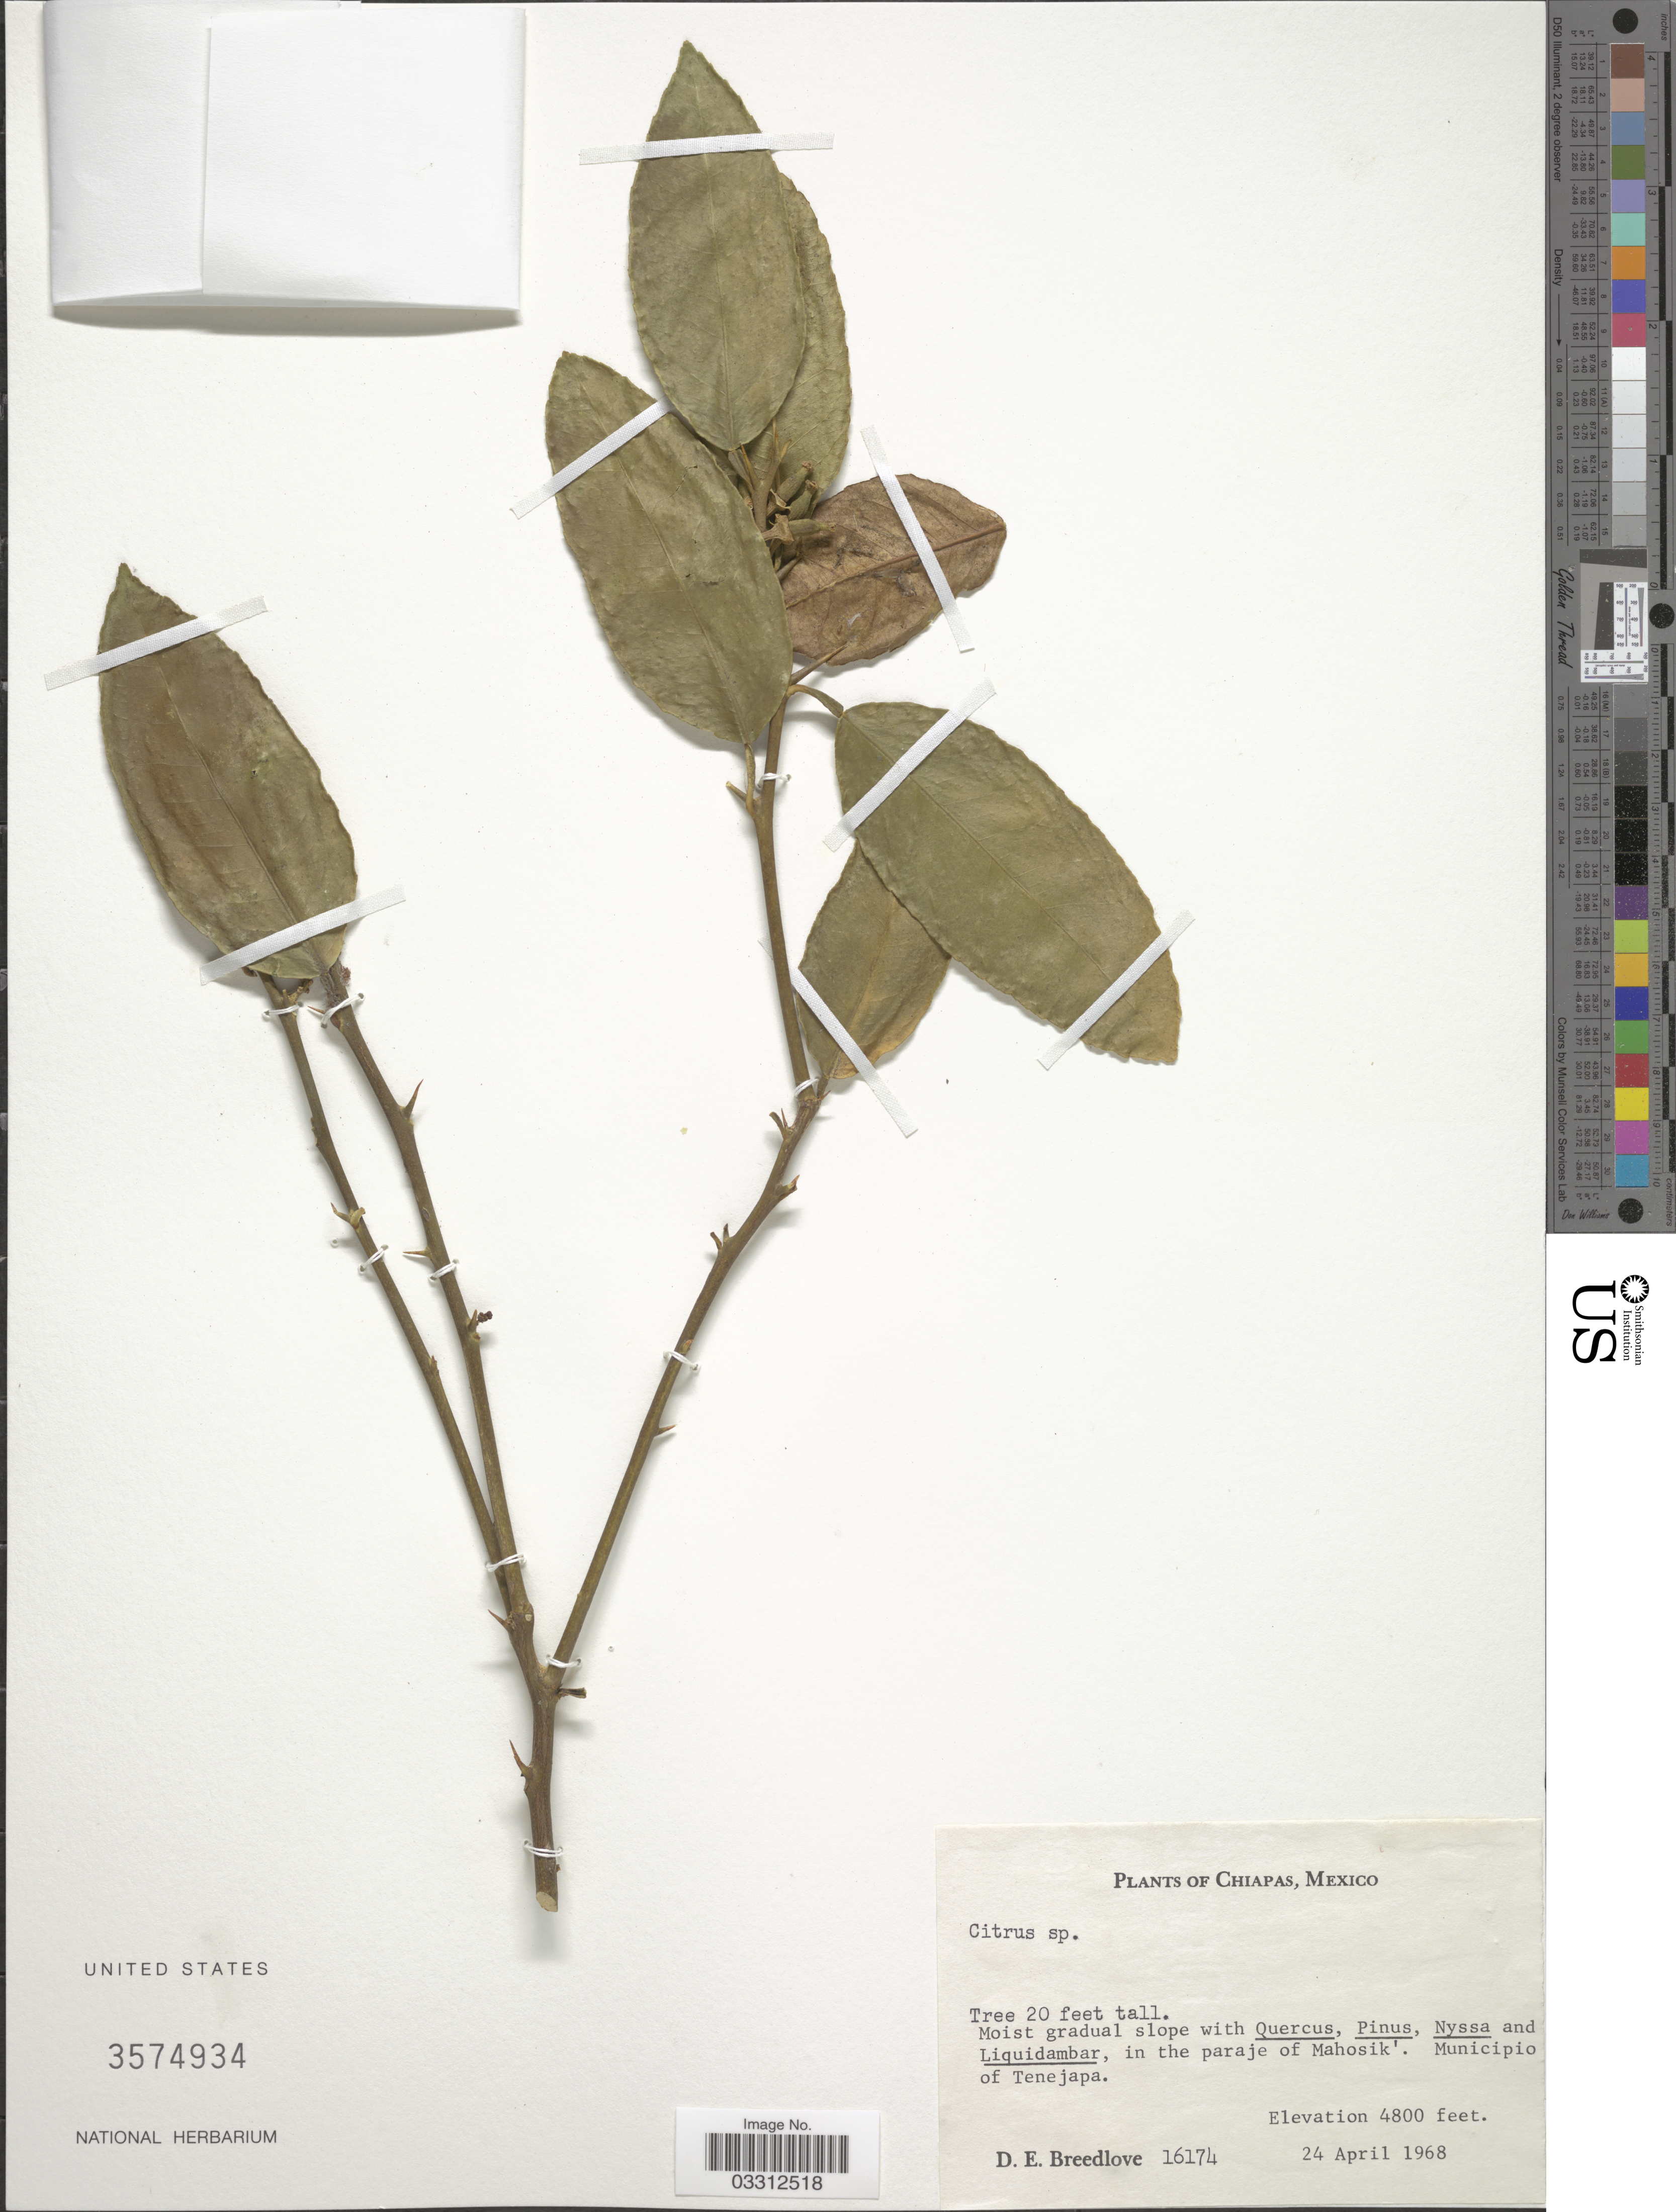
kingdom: Plantae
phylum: Tracheophyta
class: Magnoliopsida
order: Sapindales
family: Rutaceae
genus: Citrus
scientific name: Citrus sp.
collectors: D. E. Breedlove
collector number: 16174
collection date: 1968-04-24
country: Mexico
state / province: Chiapas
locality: In the paraje of Mahosik'. Municipio of Tenejapa.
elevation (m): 1463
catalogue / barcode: US 3574934